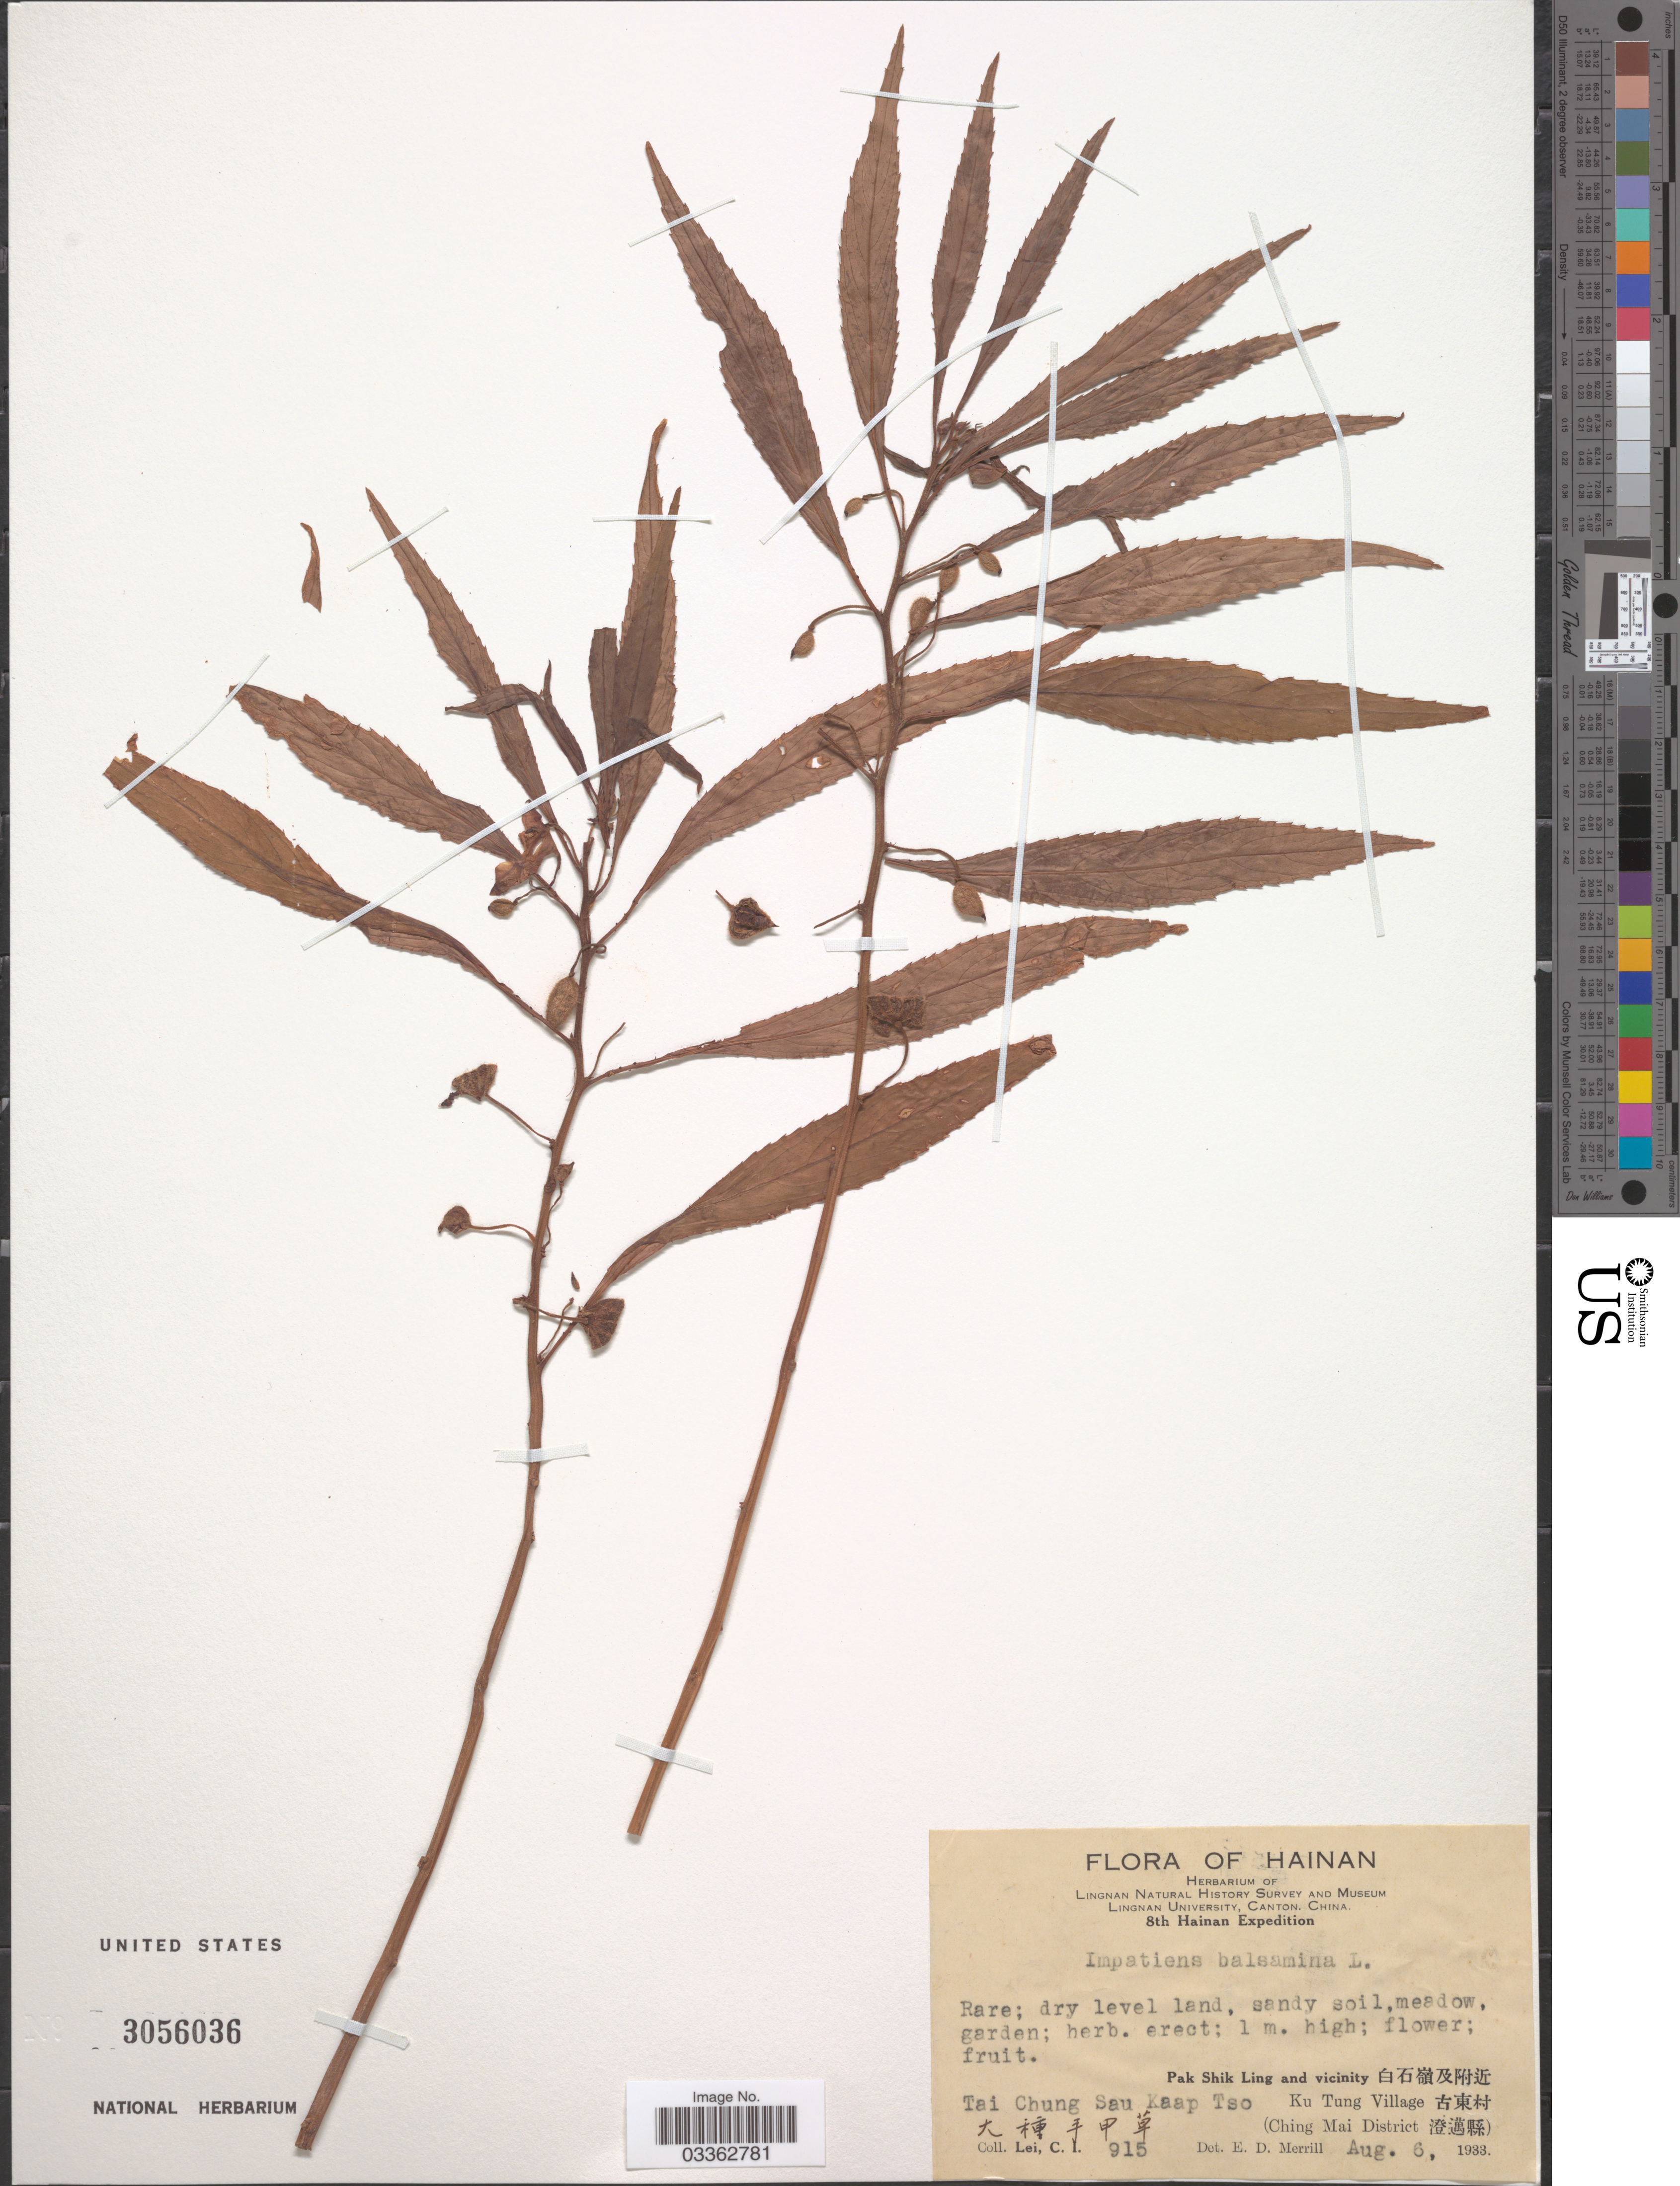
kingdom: Plantae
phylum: Tracheophyta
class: Magnoliopsida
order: Ericales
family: Balsaminaceae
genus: Impatiens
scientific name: Impatiens balsamina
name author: L.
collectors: C. I. Lei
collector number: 915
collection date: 1933-08-06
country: China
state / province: Hainan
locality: Pak Shik Ling and vicinity. X. Ku Tung Village. X. (Ching Mai District X).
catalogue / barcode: US 3056036